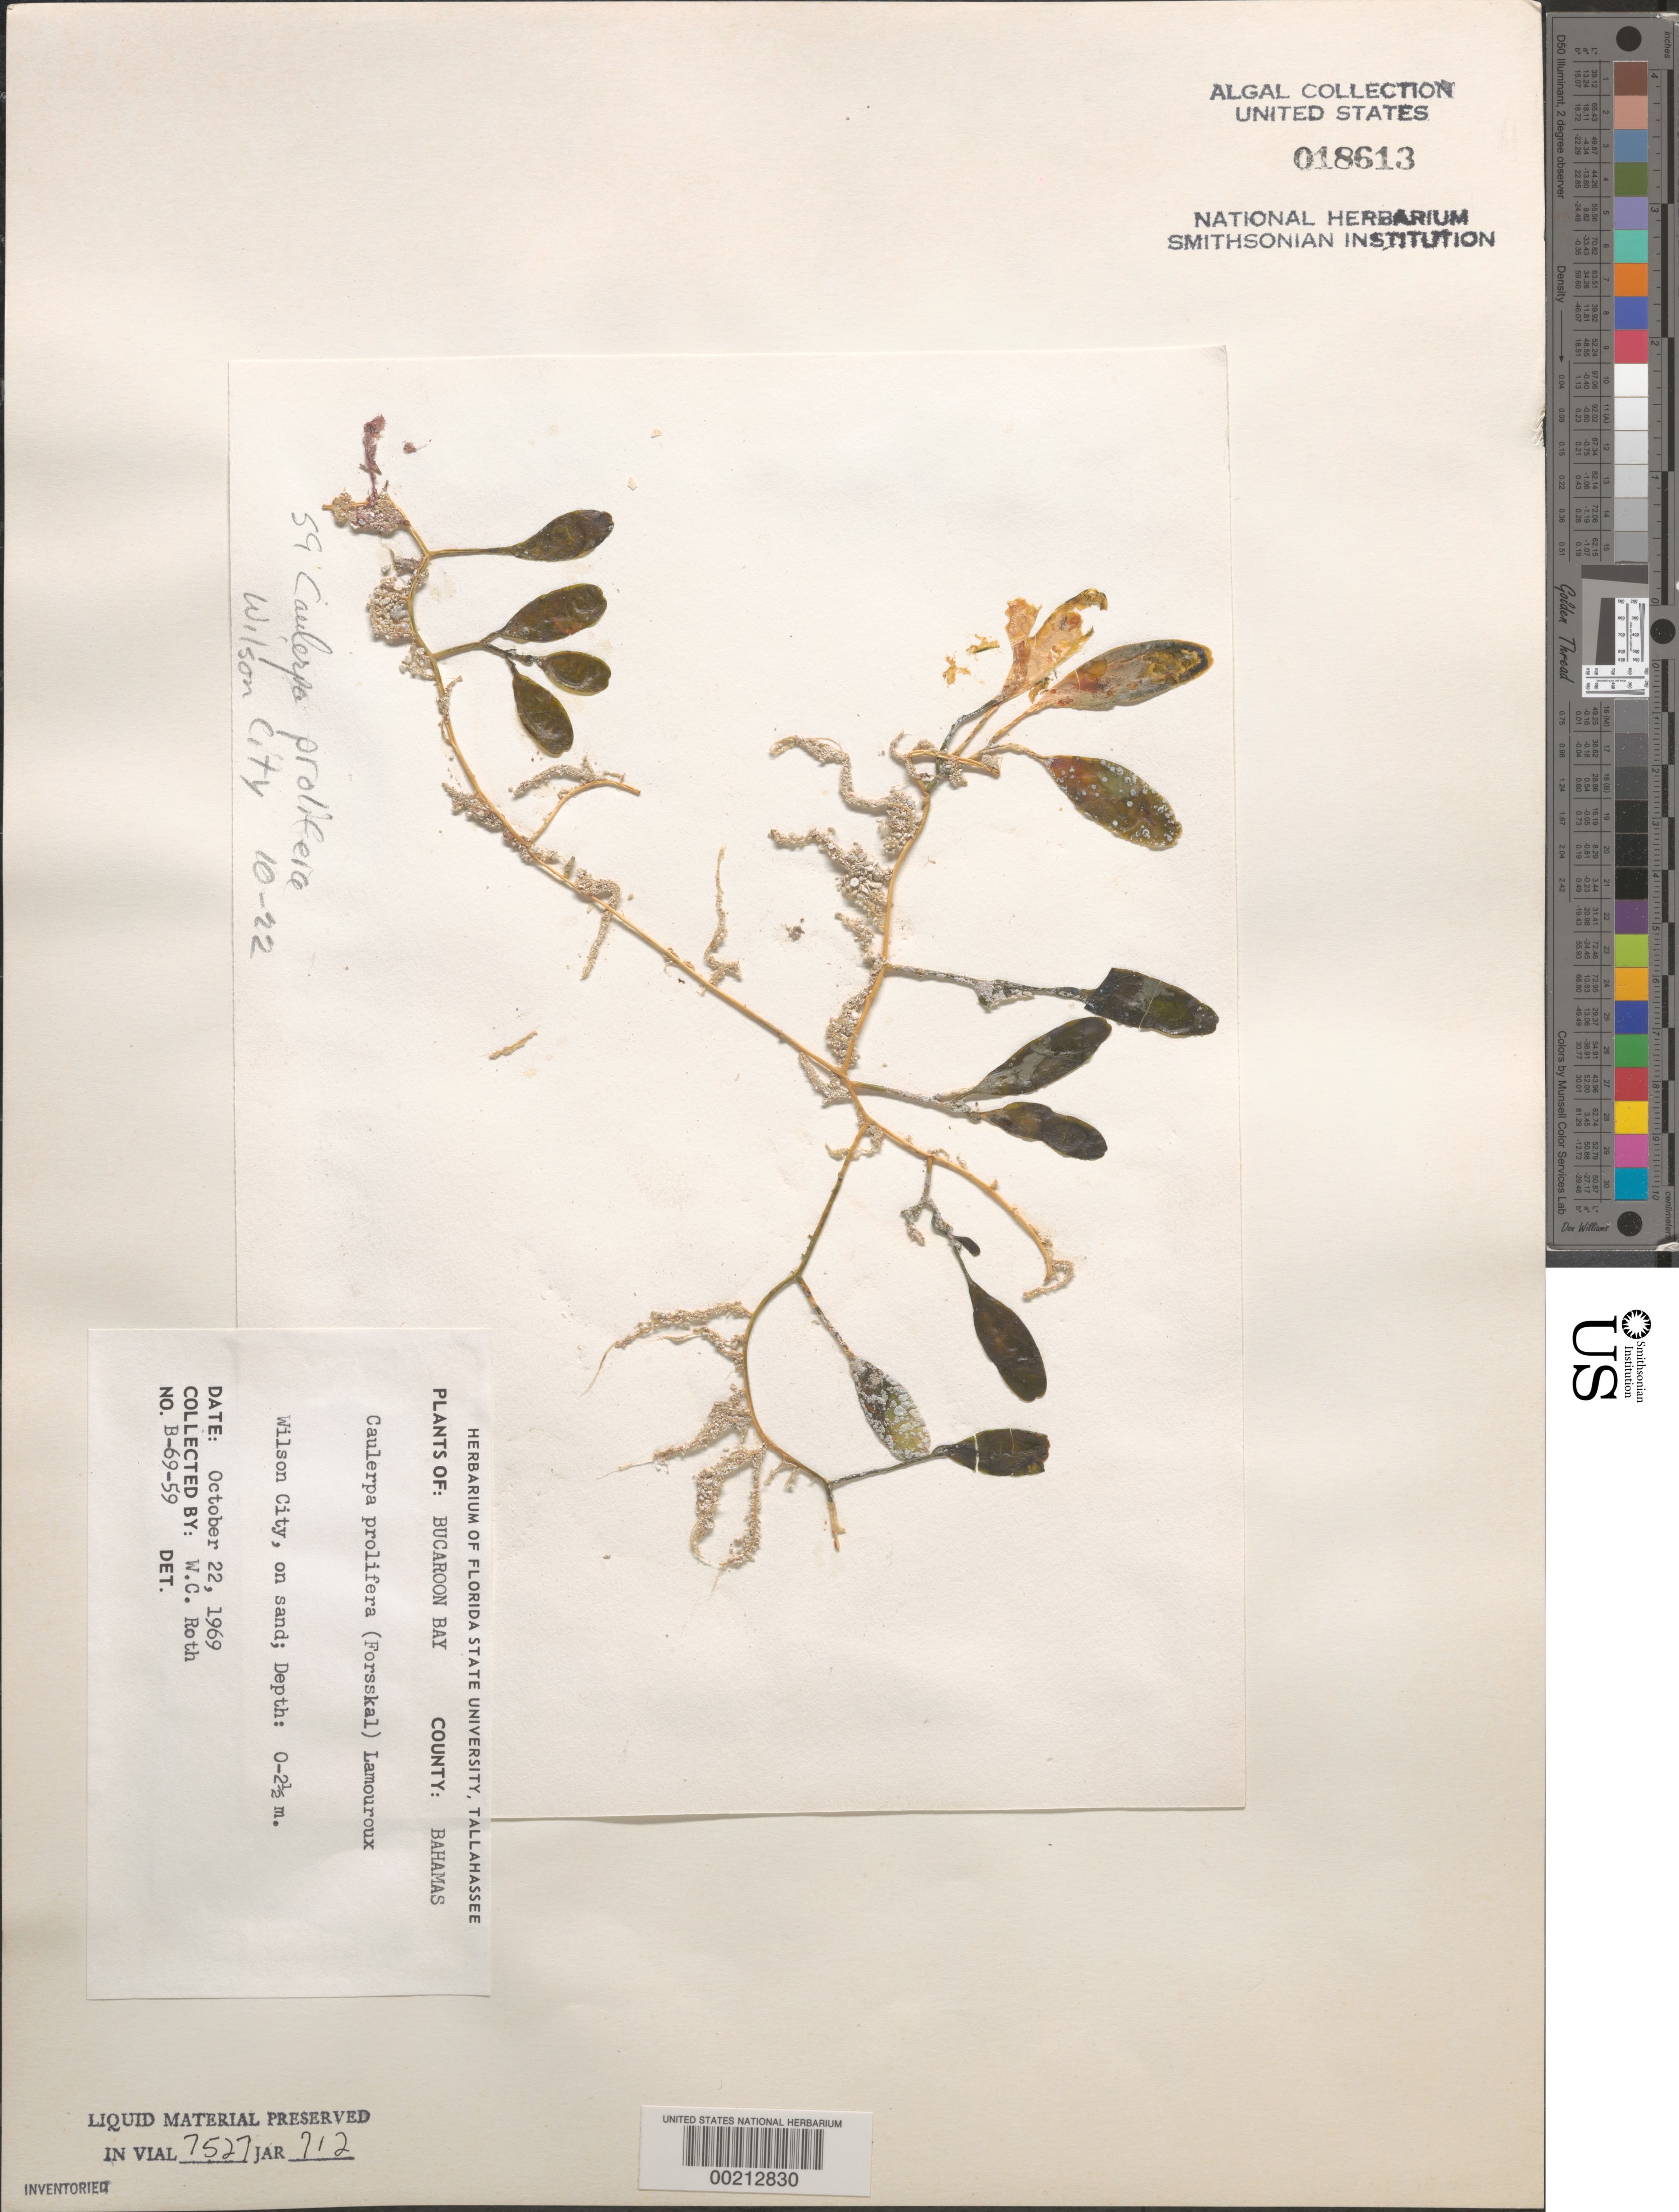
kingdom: Plantae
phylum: Chlorophyta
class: Ulvophyceae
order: Bryopsidales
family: Caulerpaceae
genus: Caulerpa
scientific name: Caulerpa prolifera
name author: (Forssk.) J.V.Lamouroux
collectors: W. C. Roth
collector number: B-69-59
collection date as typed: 22 Oct 1969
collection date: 1969-10-22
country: Bahamas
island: Great Abaco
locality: Wilson City, Buckaroon Bay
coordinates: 26 22'00" N, 77 02'00" W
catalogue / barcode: US 18613